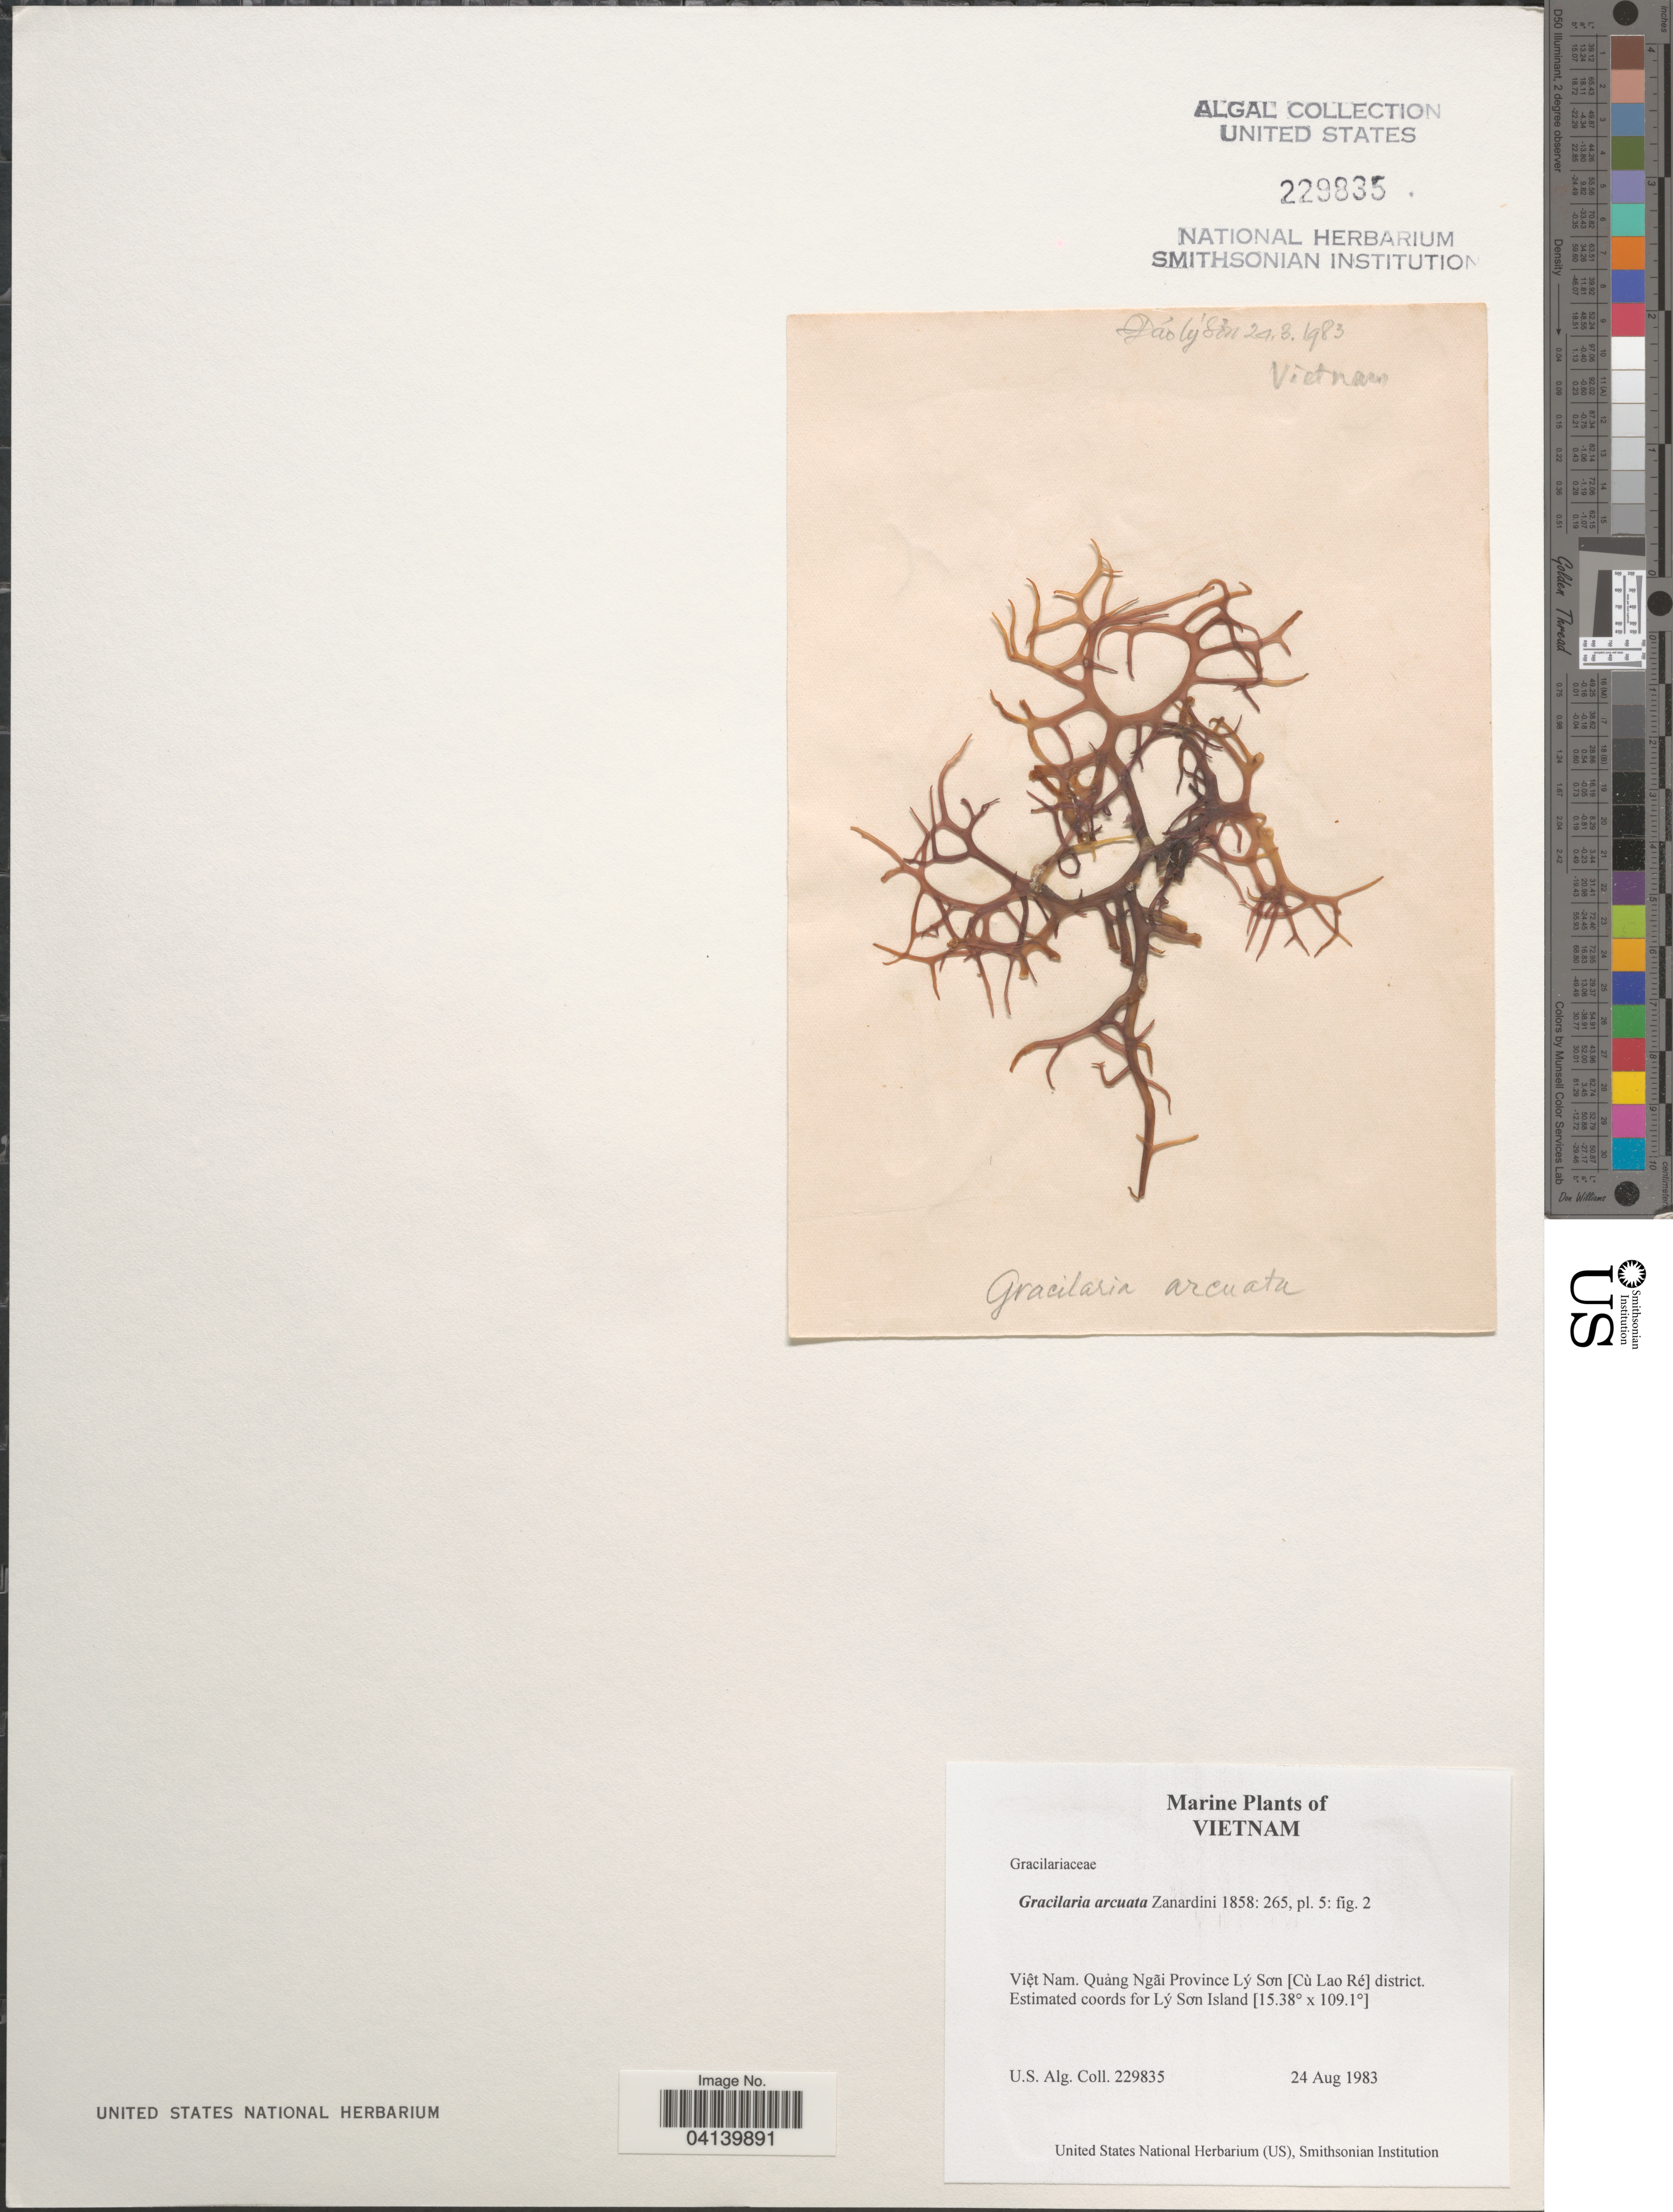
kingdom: Plantae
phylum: Rhodophyta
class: Florideophyceae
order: Gracilariales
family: Gracilariaceae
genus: Gracilaria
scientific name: Gracilaria arcuata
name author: Zanardini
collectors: U. S. Alg.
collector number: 229835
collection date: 1983-08-24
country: Vietnam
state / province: Quang Ngai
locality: Quàng Ngãi Province Lý Son [Cù Lao Ré] district. Estimated coords for Lý Son Island.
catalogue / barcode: US 229835